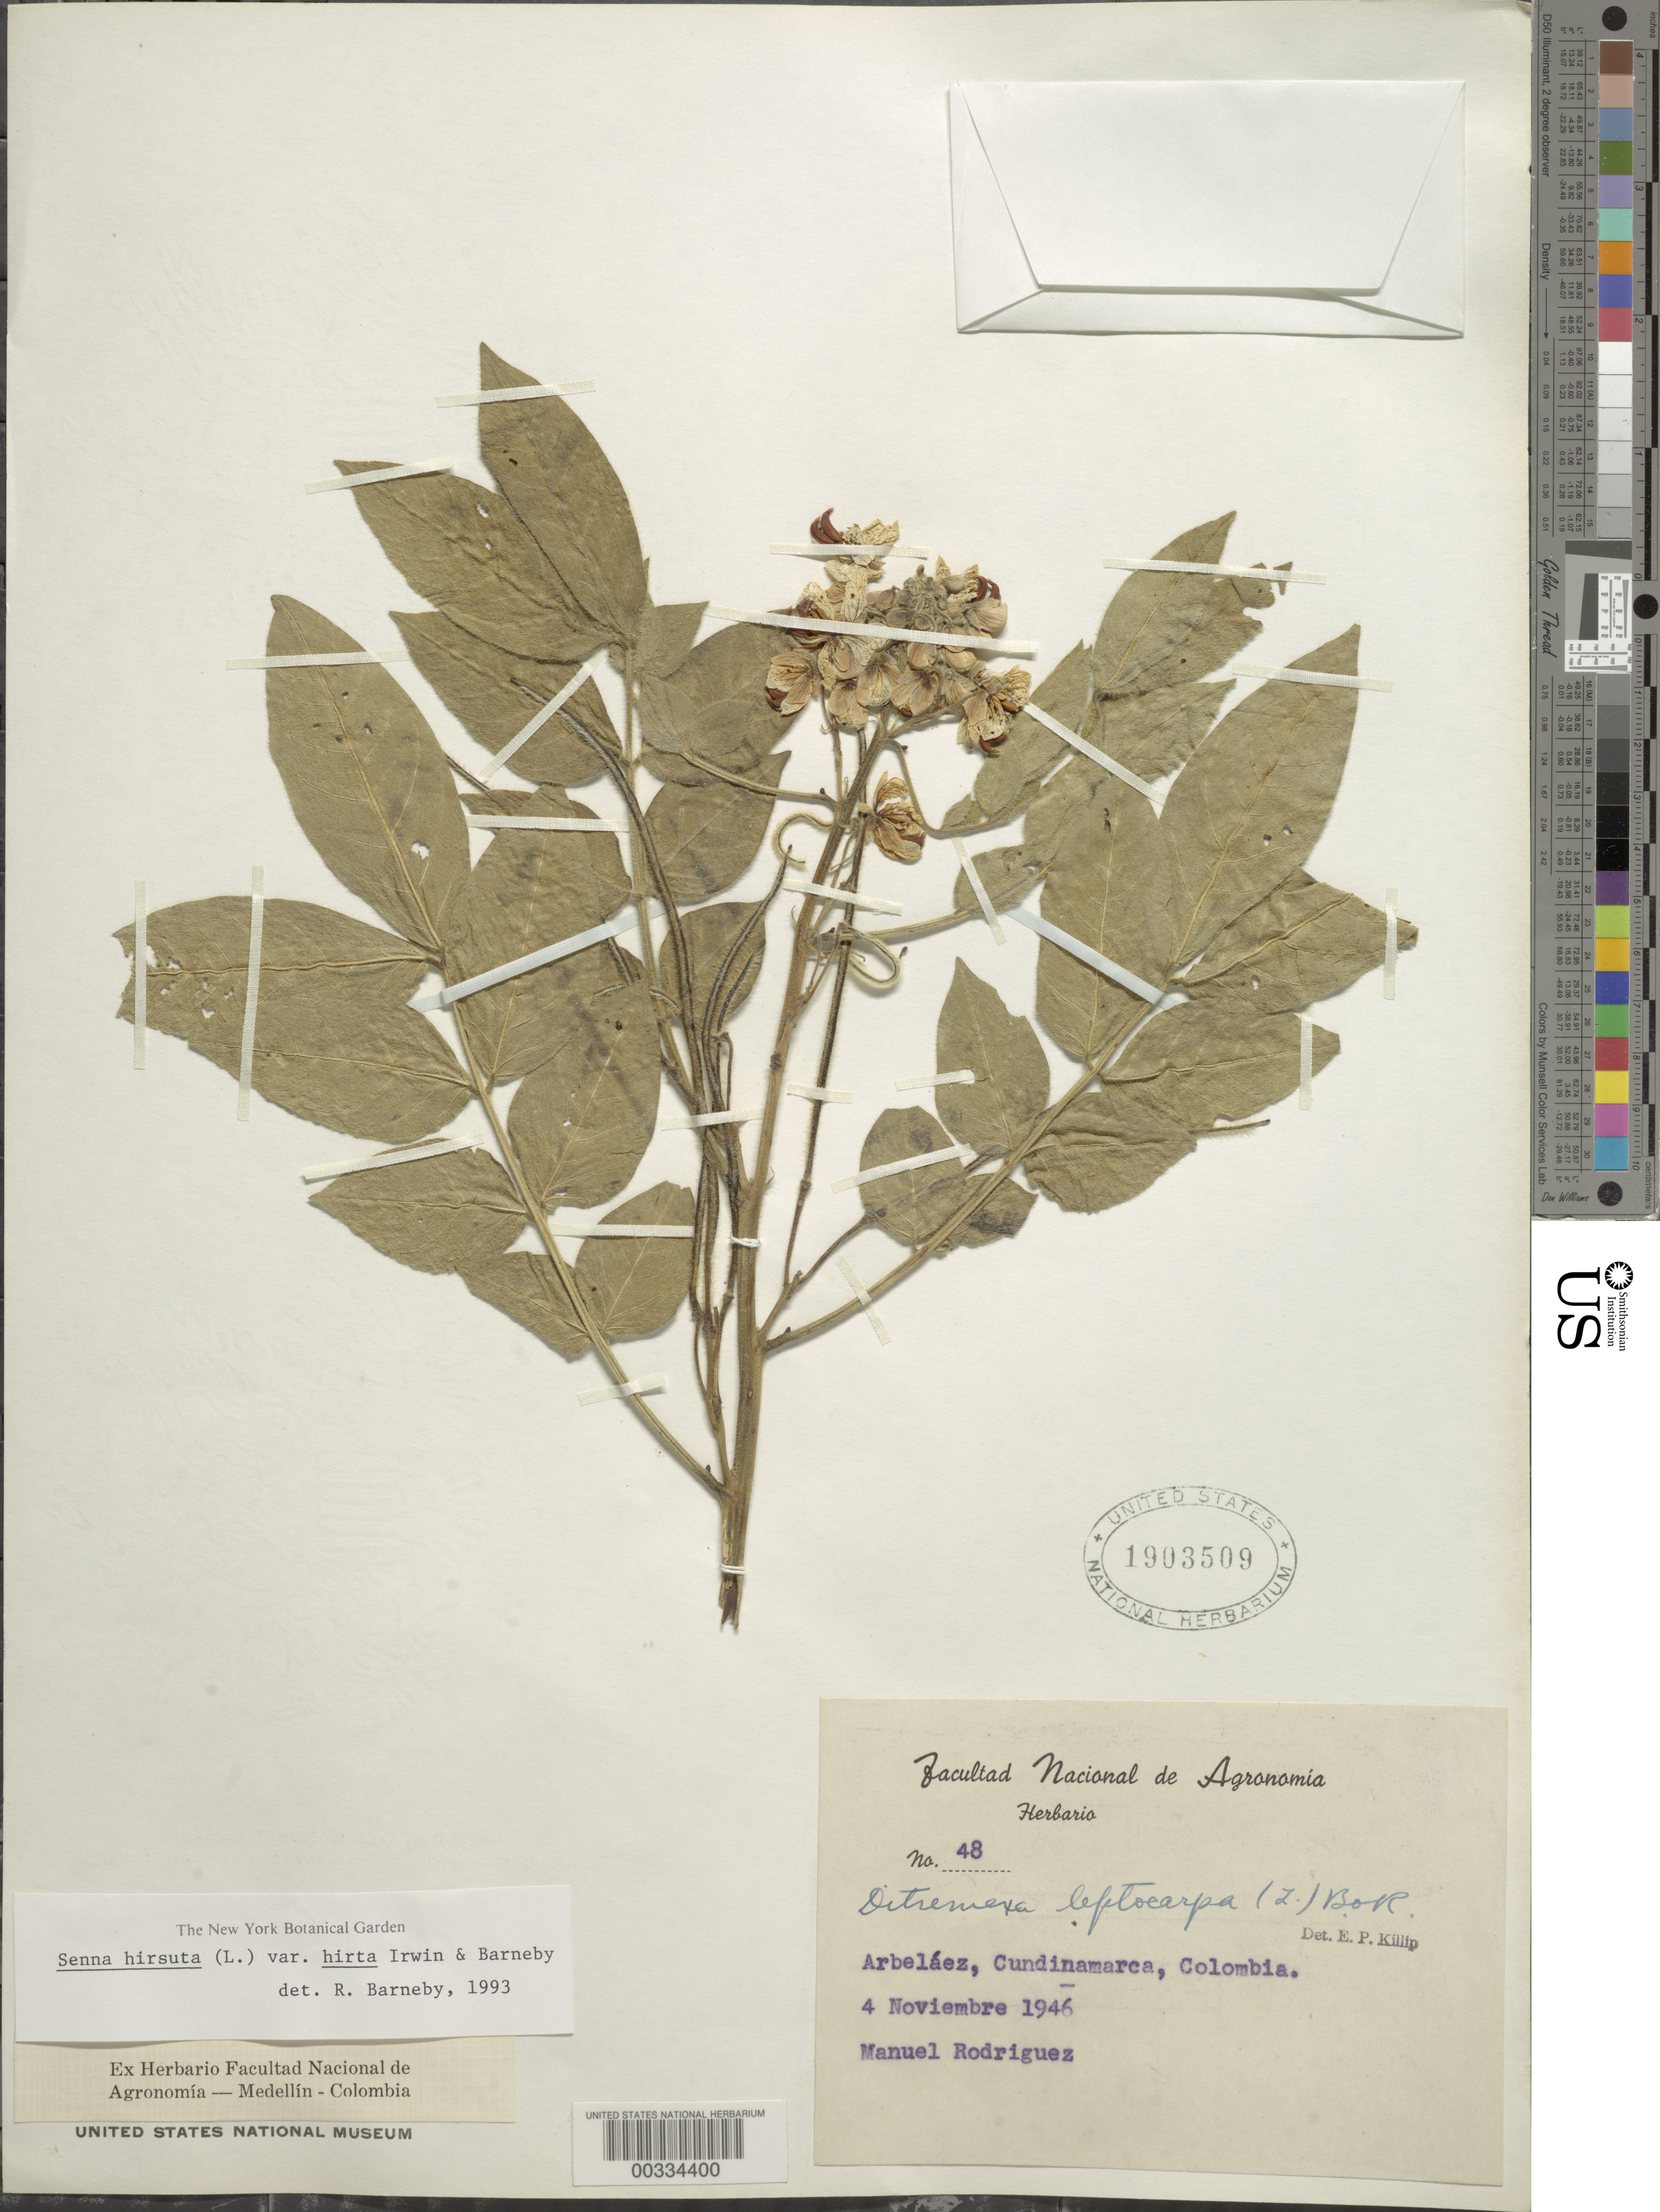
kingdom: Plantae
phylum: Tracheophyta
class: Magnoliopsida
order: Fabales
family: Fabaceae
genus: Senna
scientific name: Senna hirsuta var. hirta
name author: H.S. Irwin & Barneby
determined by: Barneby, Rupert C., (NY)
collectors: M. Rodriguez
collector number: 48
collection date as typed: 04 Nov 1946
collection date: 1946-11-04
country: Colombia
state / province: Cundinamarca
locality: Arbelaez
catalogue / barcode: US 1903509